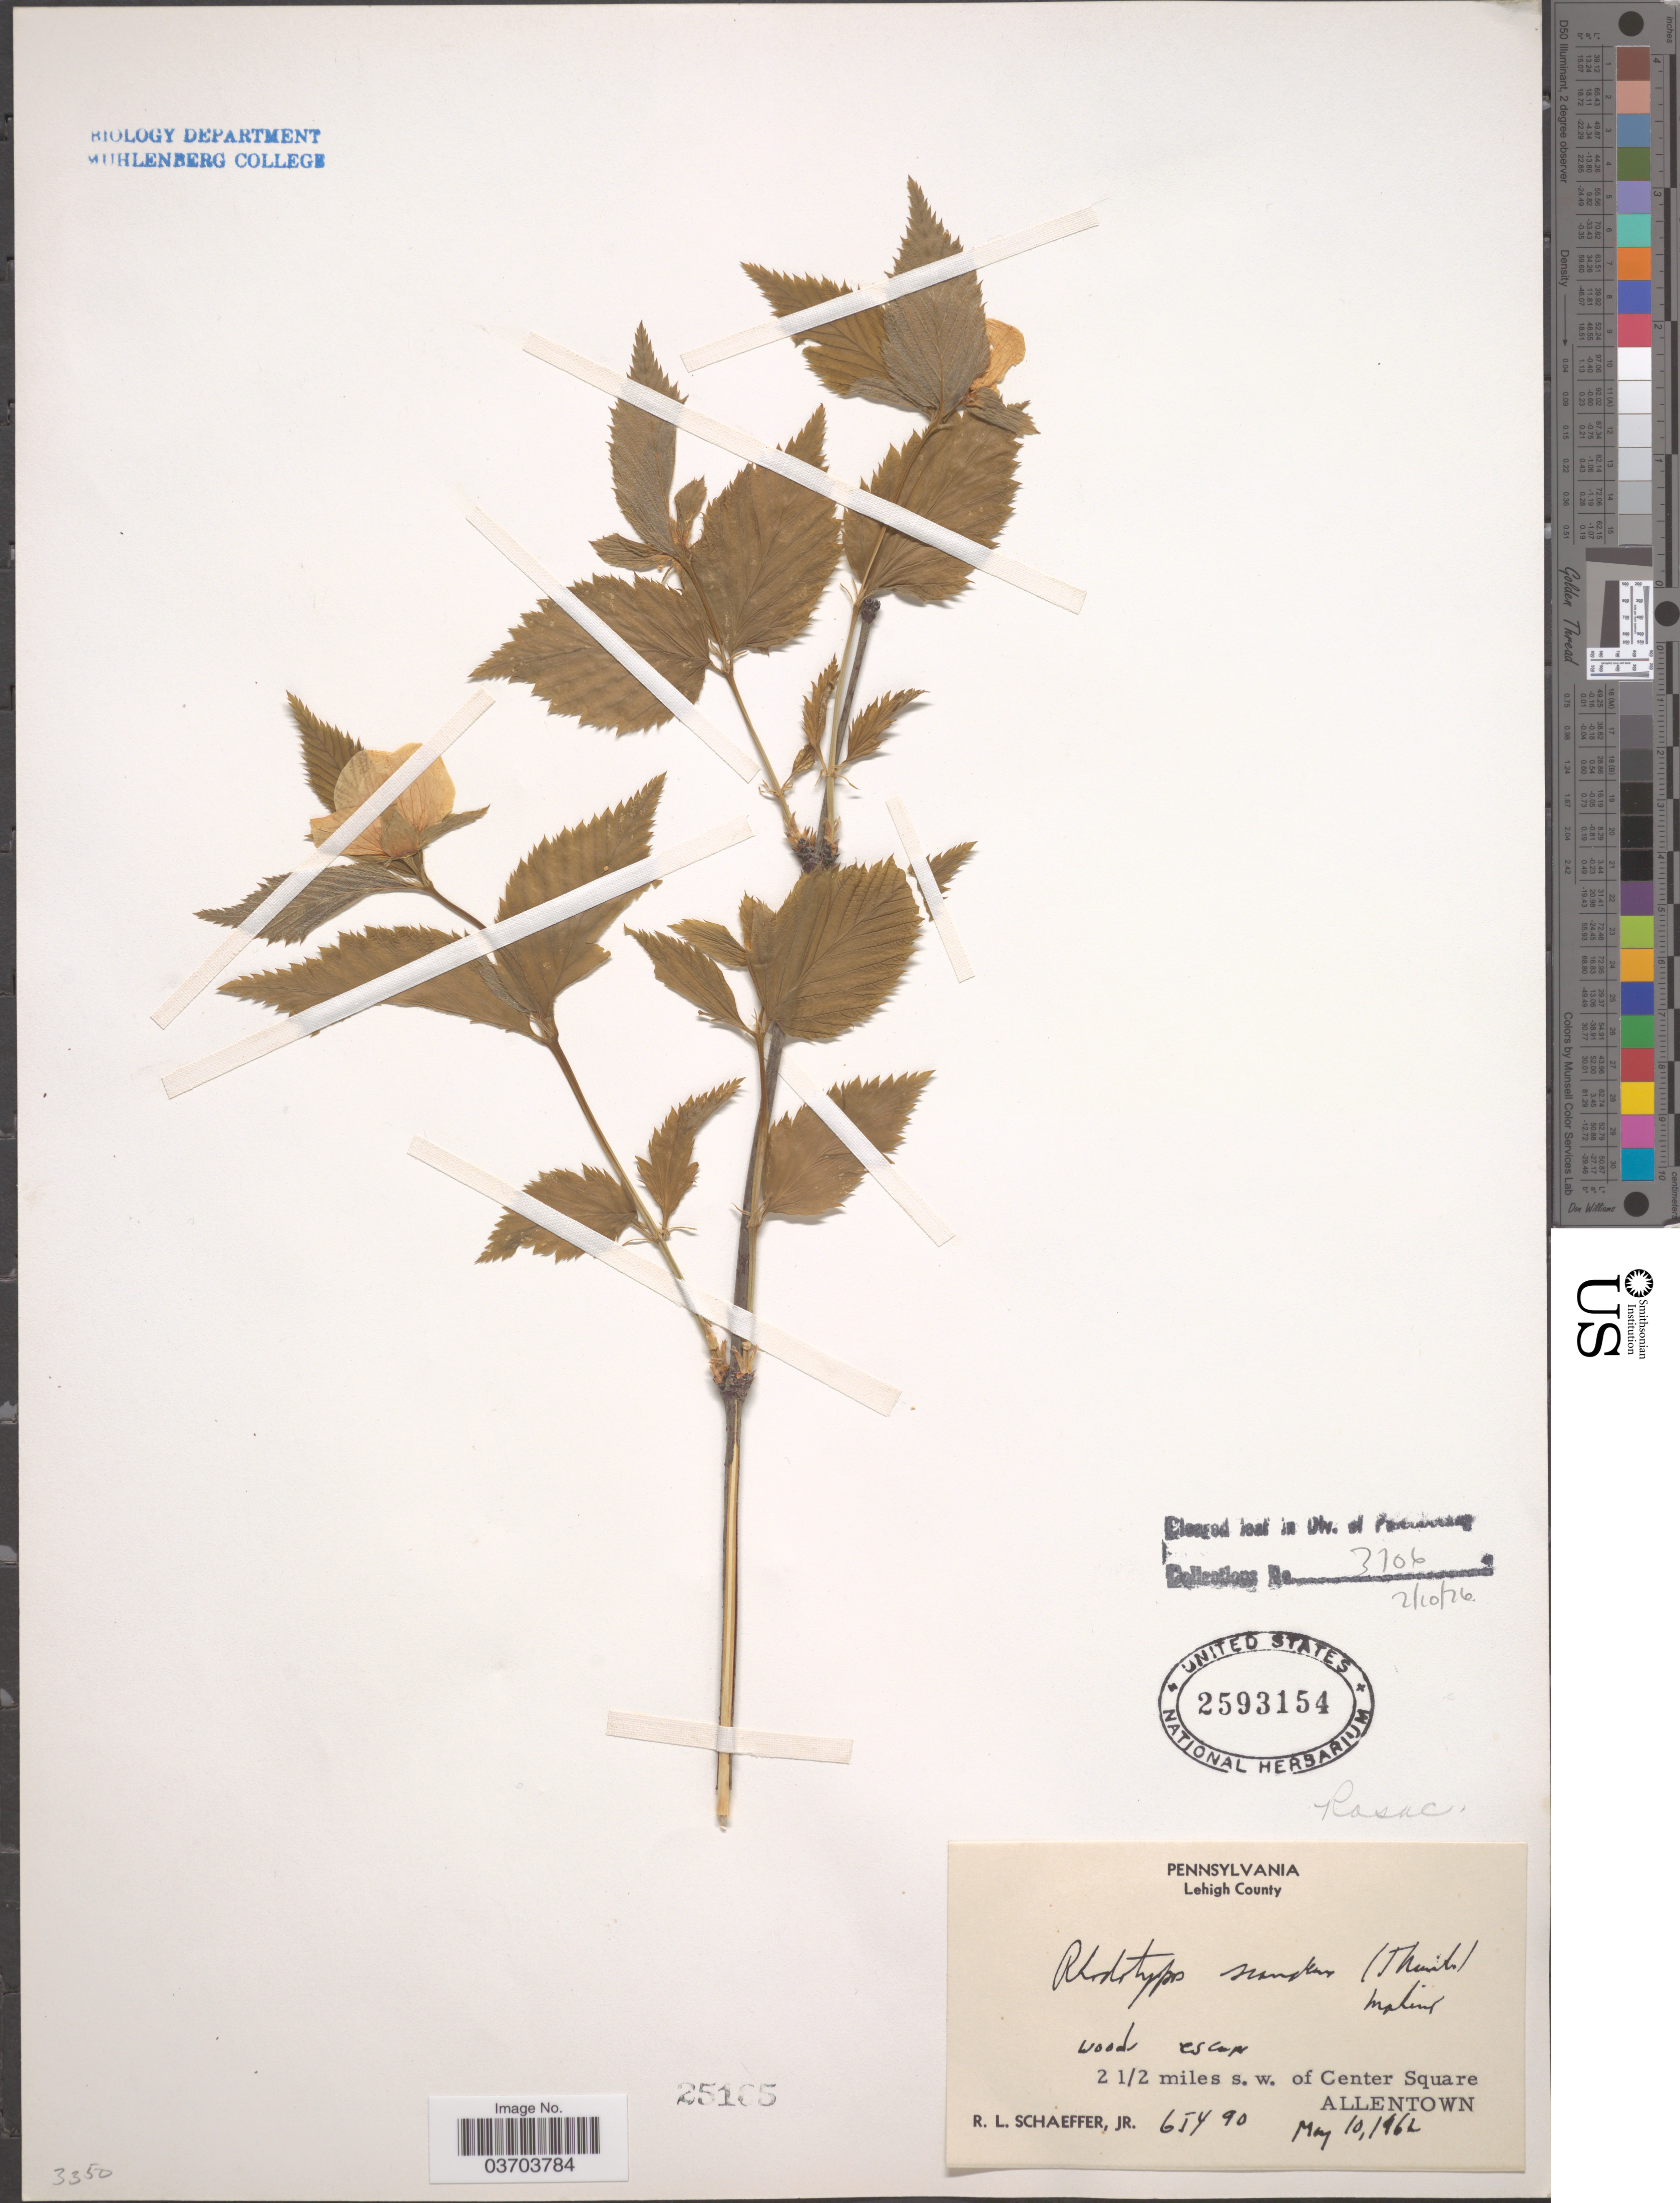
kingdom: Plantae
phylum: Tracheophyta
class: Magnoliopsida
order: Rosales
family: Rosaceae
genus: Rhodotypos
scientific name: Rhodotypos scandens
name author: (Thunb.) Makino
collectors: R. Schaeffer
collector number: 65490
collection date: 1962-05-10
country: United States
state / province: Pennsylvania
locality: Lehigh County. 2½ miles s.w. of Center Square. Allentown.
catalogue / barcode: US 2593154